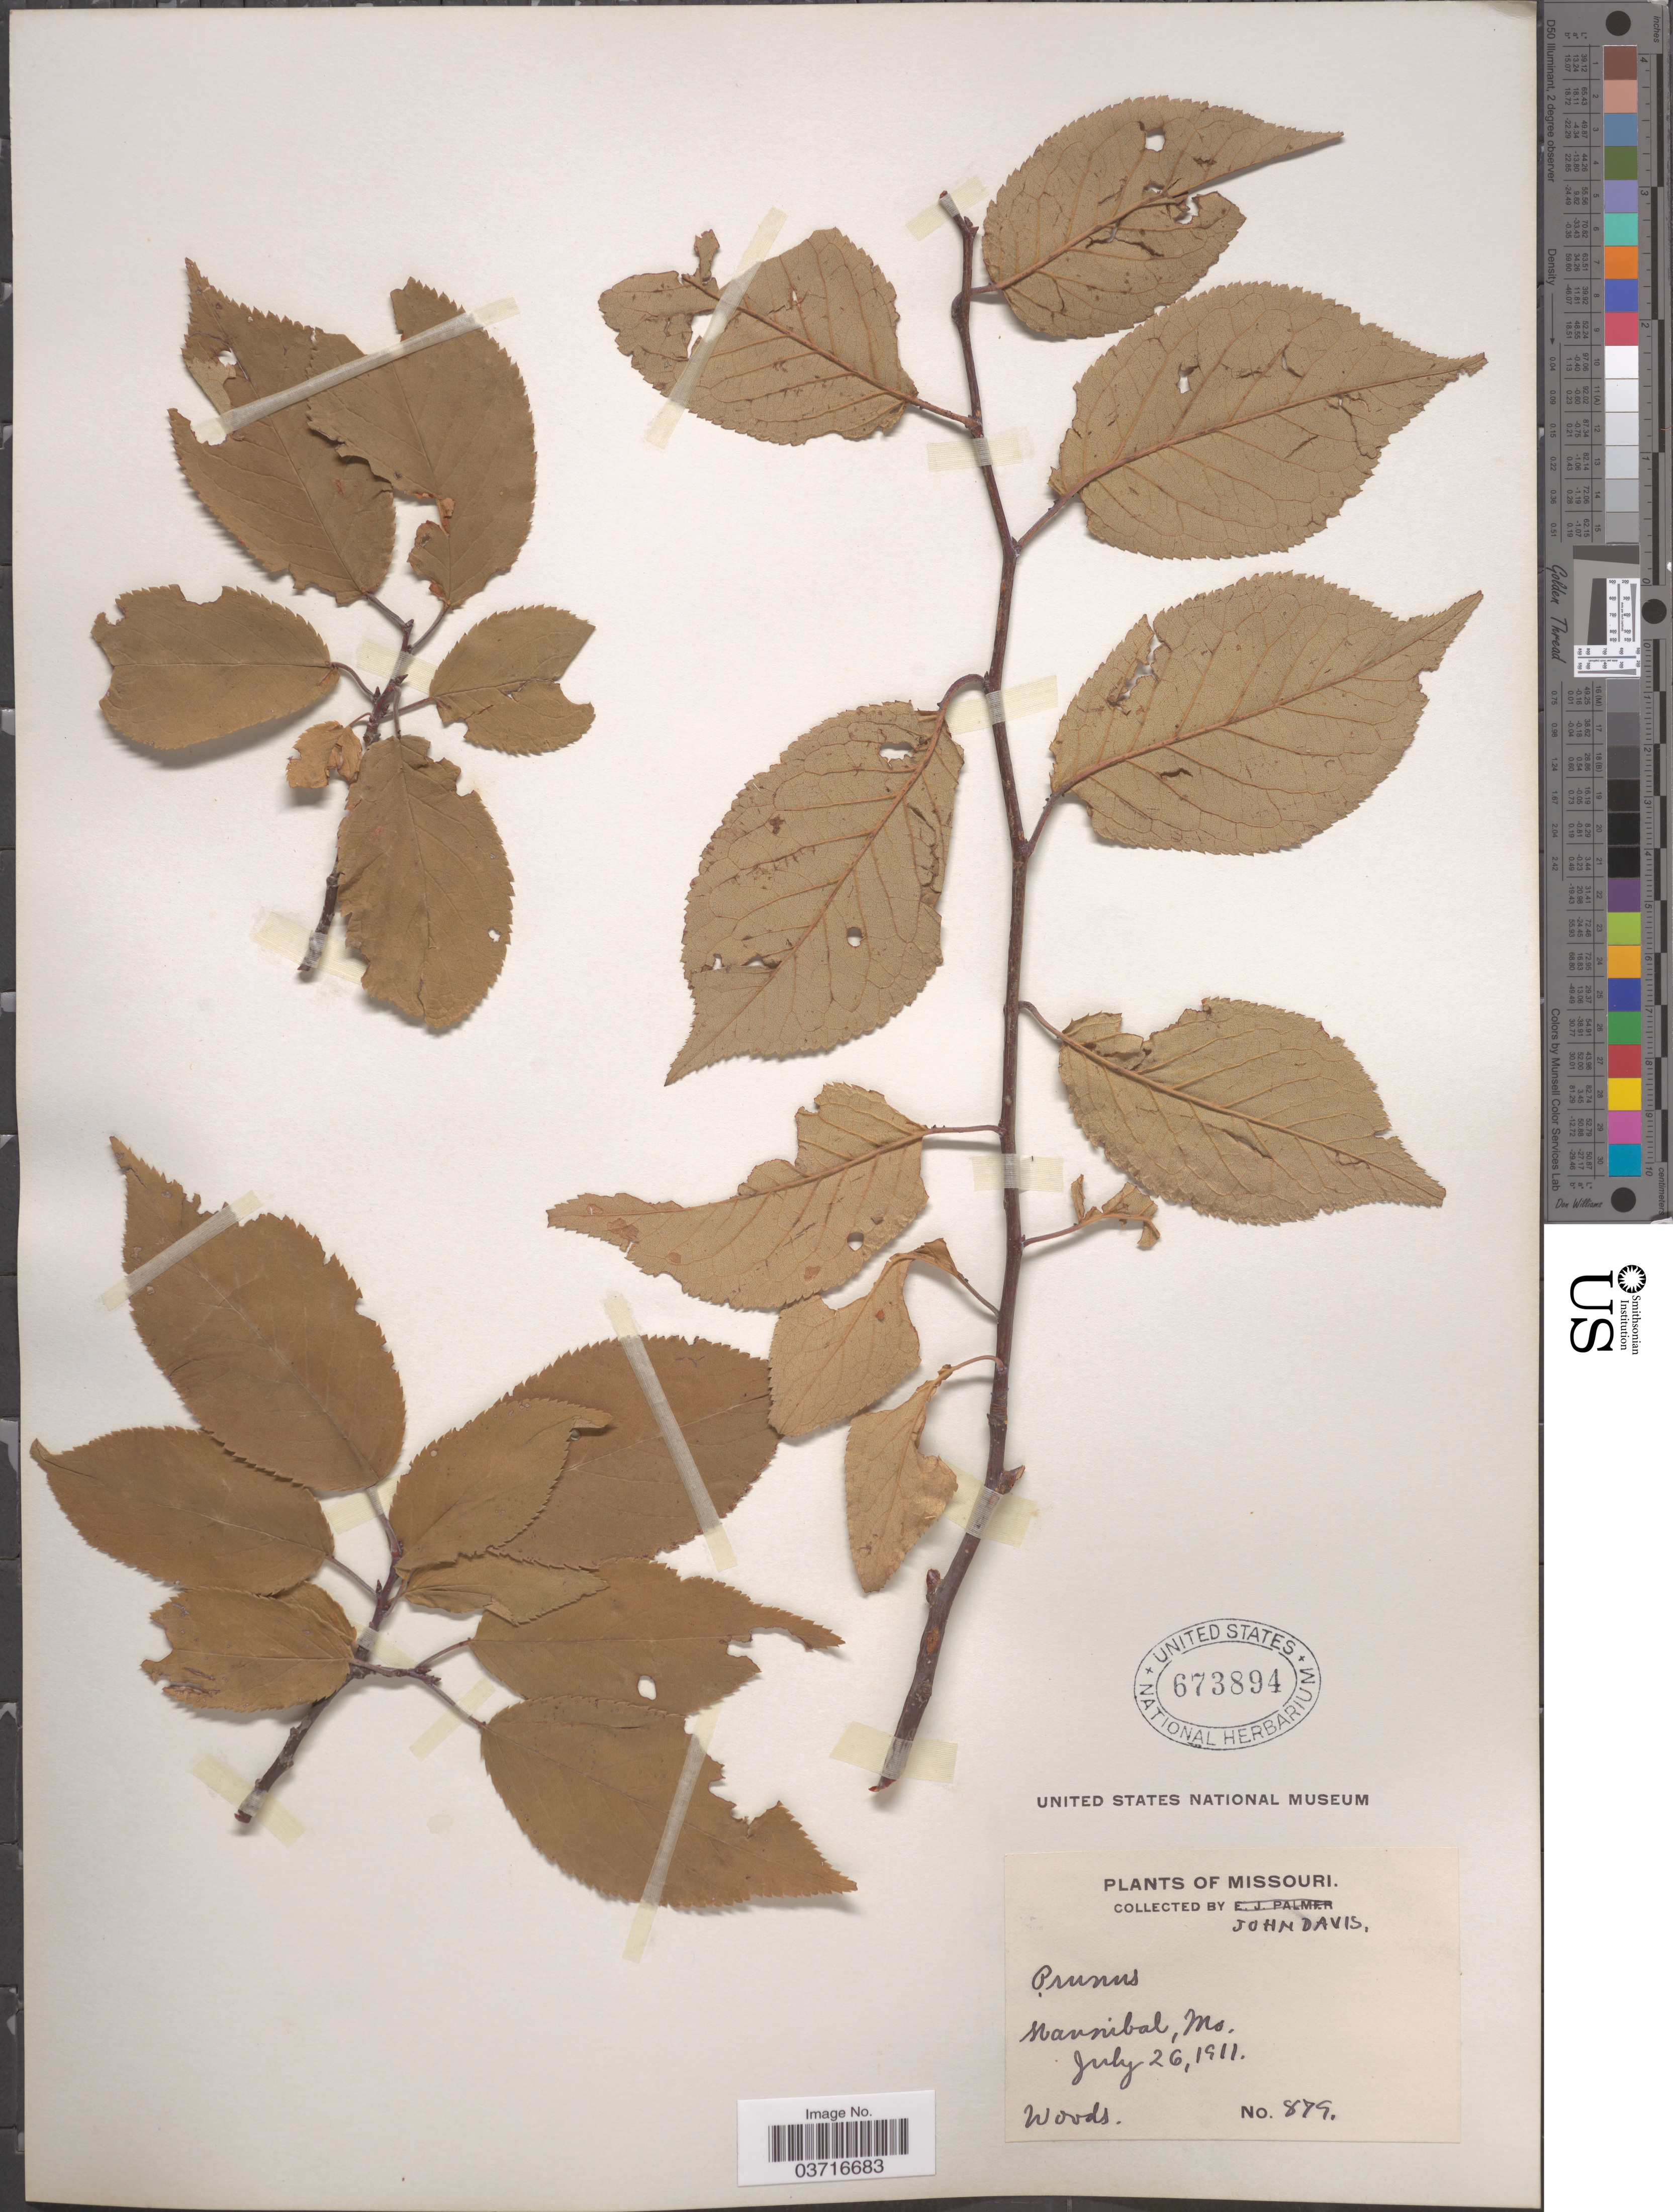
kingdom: Plantae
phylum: Tracheophyta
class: Magnoliopsida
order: Rosales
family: Rosaceae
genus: Prunus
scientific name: Prunus sp.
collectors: J. Davis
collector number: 879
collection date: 1911-07-26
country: United States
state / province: Missouri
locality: Hannibal.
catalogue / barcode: US 673894